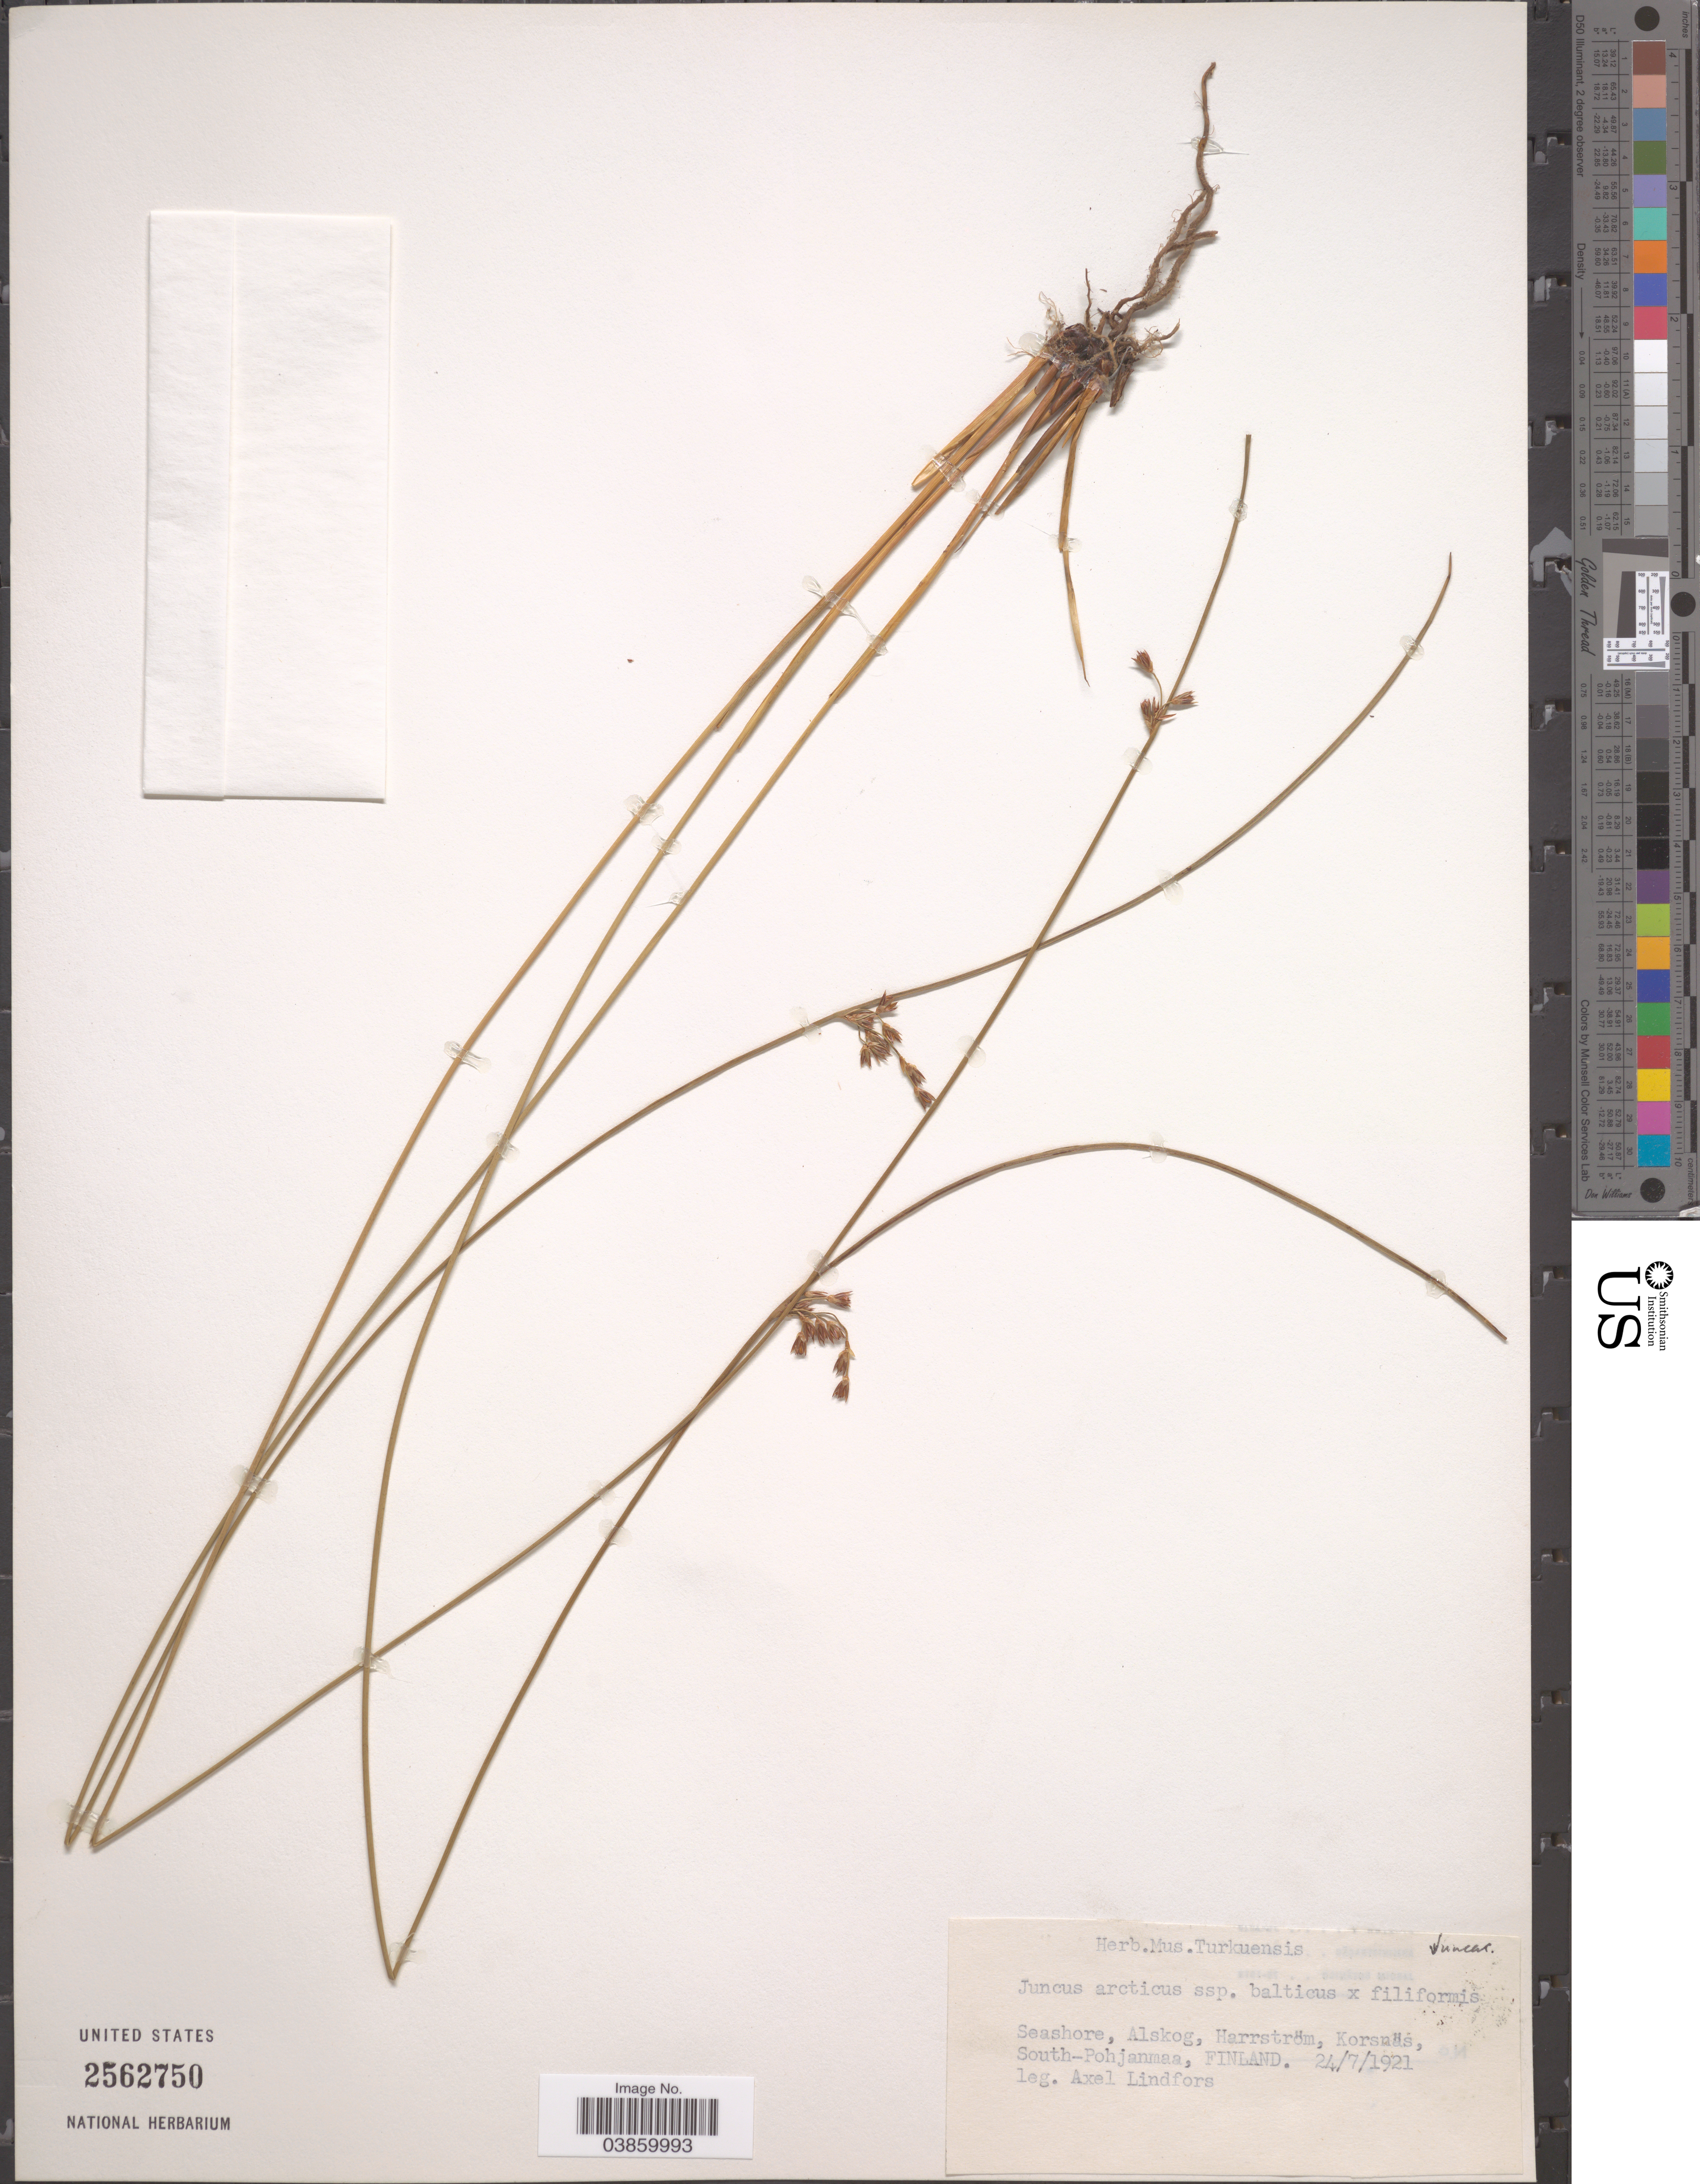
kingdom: Plantae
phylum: Tracheophyta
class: Liliopsida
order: Poales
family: Juncaceae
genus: Juncus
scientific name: Juncus arcticus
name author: Willd.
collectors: A. Lindfors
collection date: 1921-07-24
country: Finland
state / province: Pohjanmaa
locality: Seashore, Alskog, Harrström, Korsäs, South-Pohjanmaa.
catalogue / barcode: US 2562750